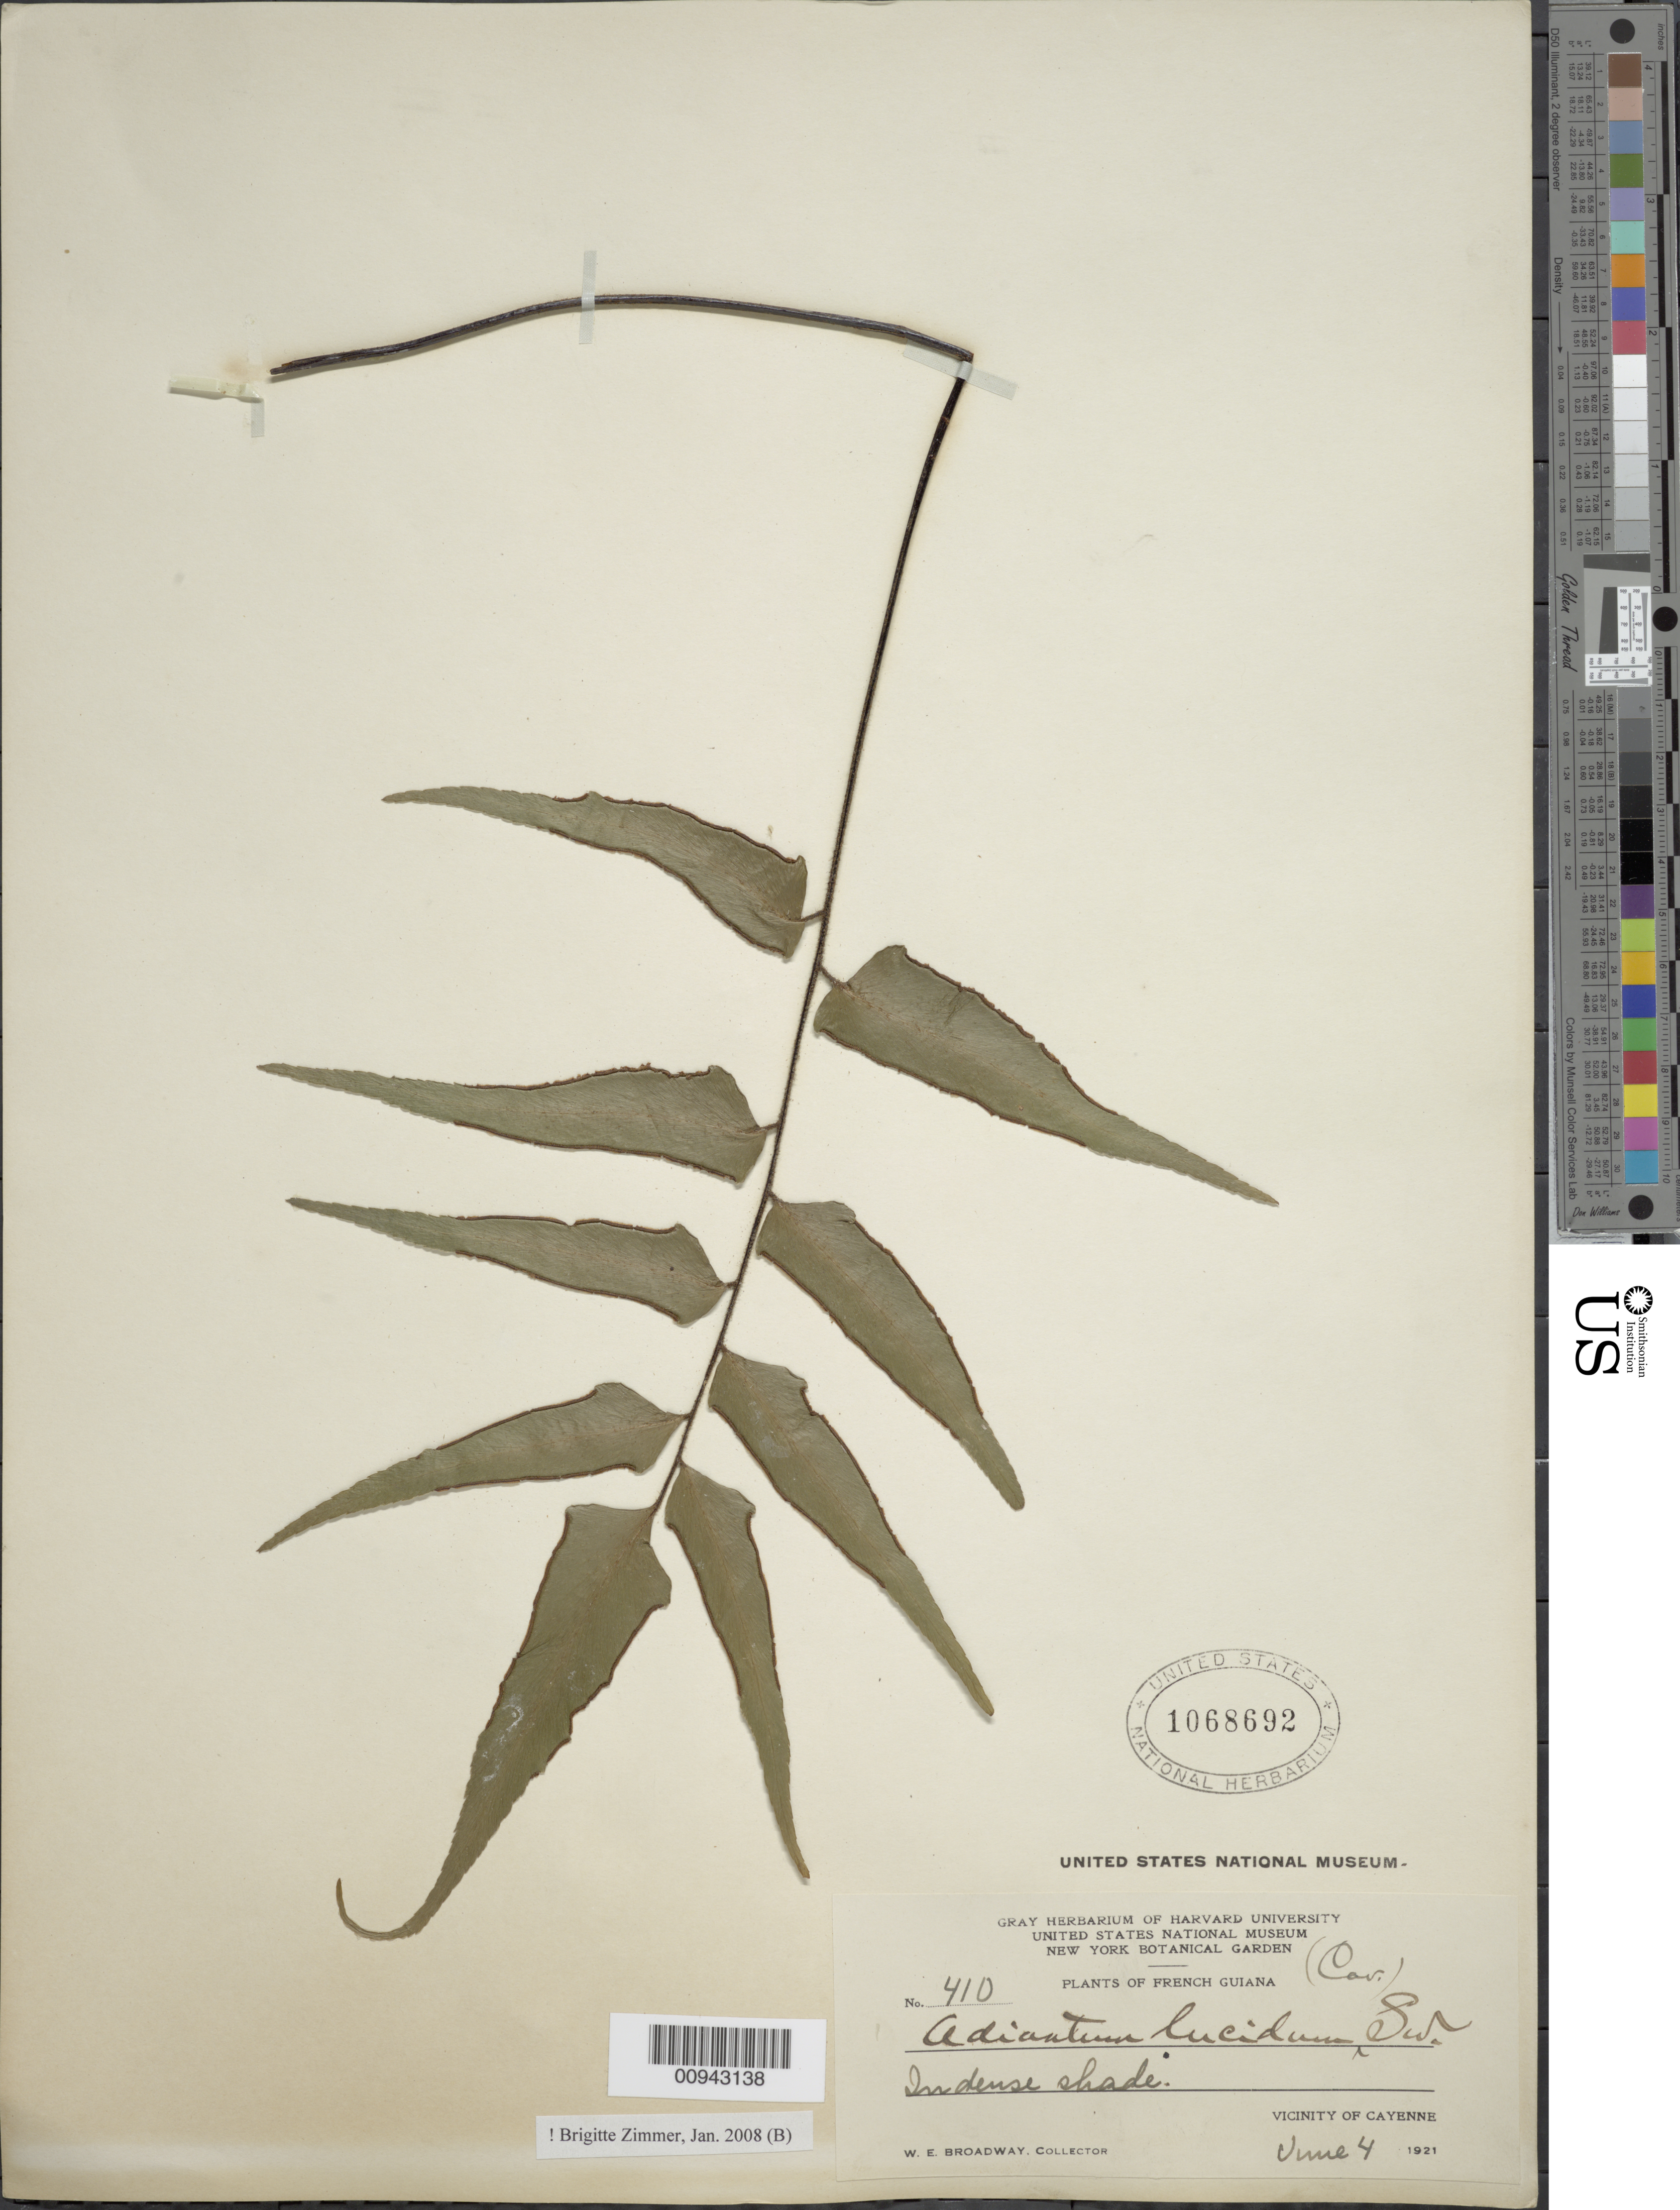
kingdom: Plantae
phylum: Tracheophyta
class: Polypodiopsida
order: Polypodiales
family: Pteridaceae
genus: Adiantum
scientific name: Adiantum lucidum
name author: (Cav.) Sw.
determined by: Zimmer, B.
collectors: W. E. Broadway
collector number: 410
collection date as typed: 4-Jun-21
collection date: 1921-06-04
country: French Guiana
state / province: Cayenne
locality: Cayenne, vic.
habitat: Dense shade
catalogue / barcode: US 1068692